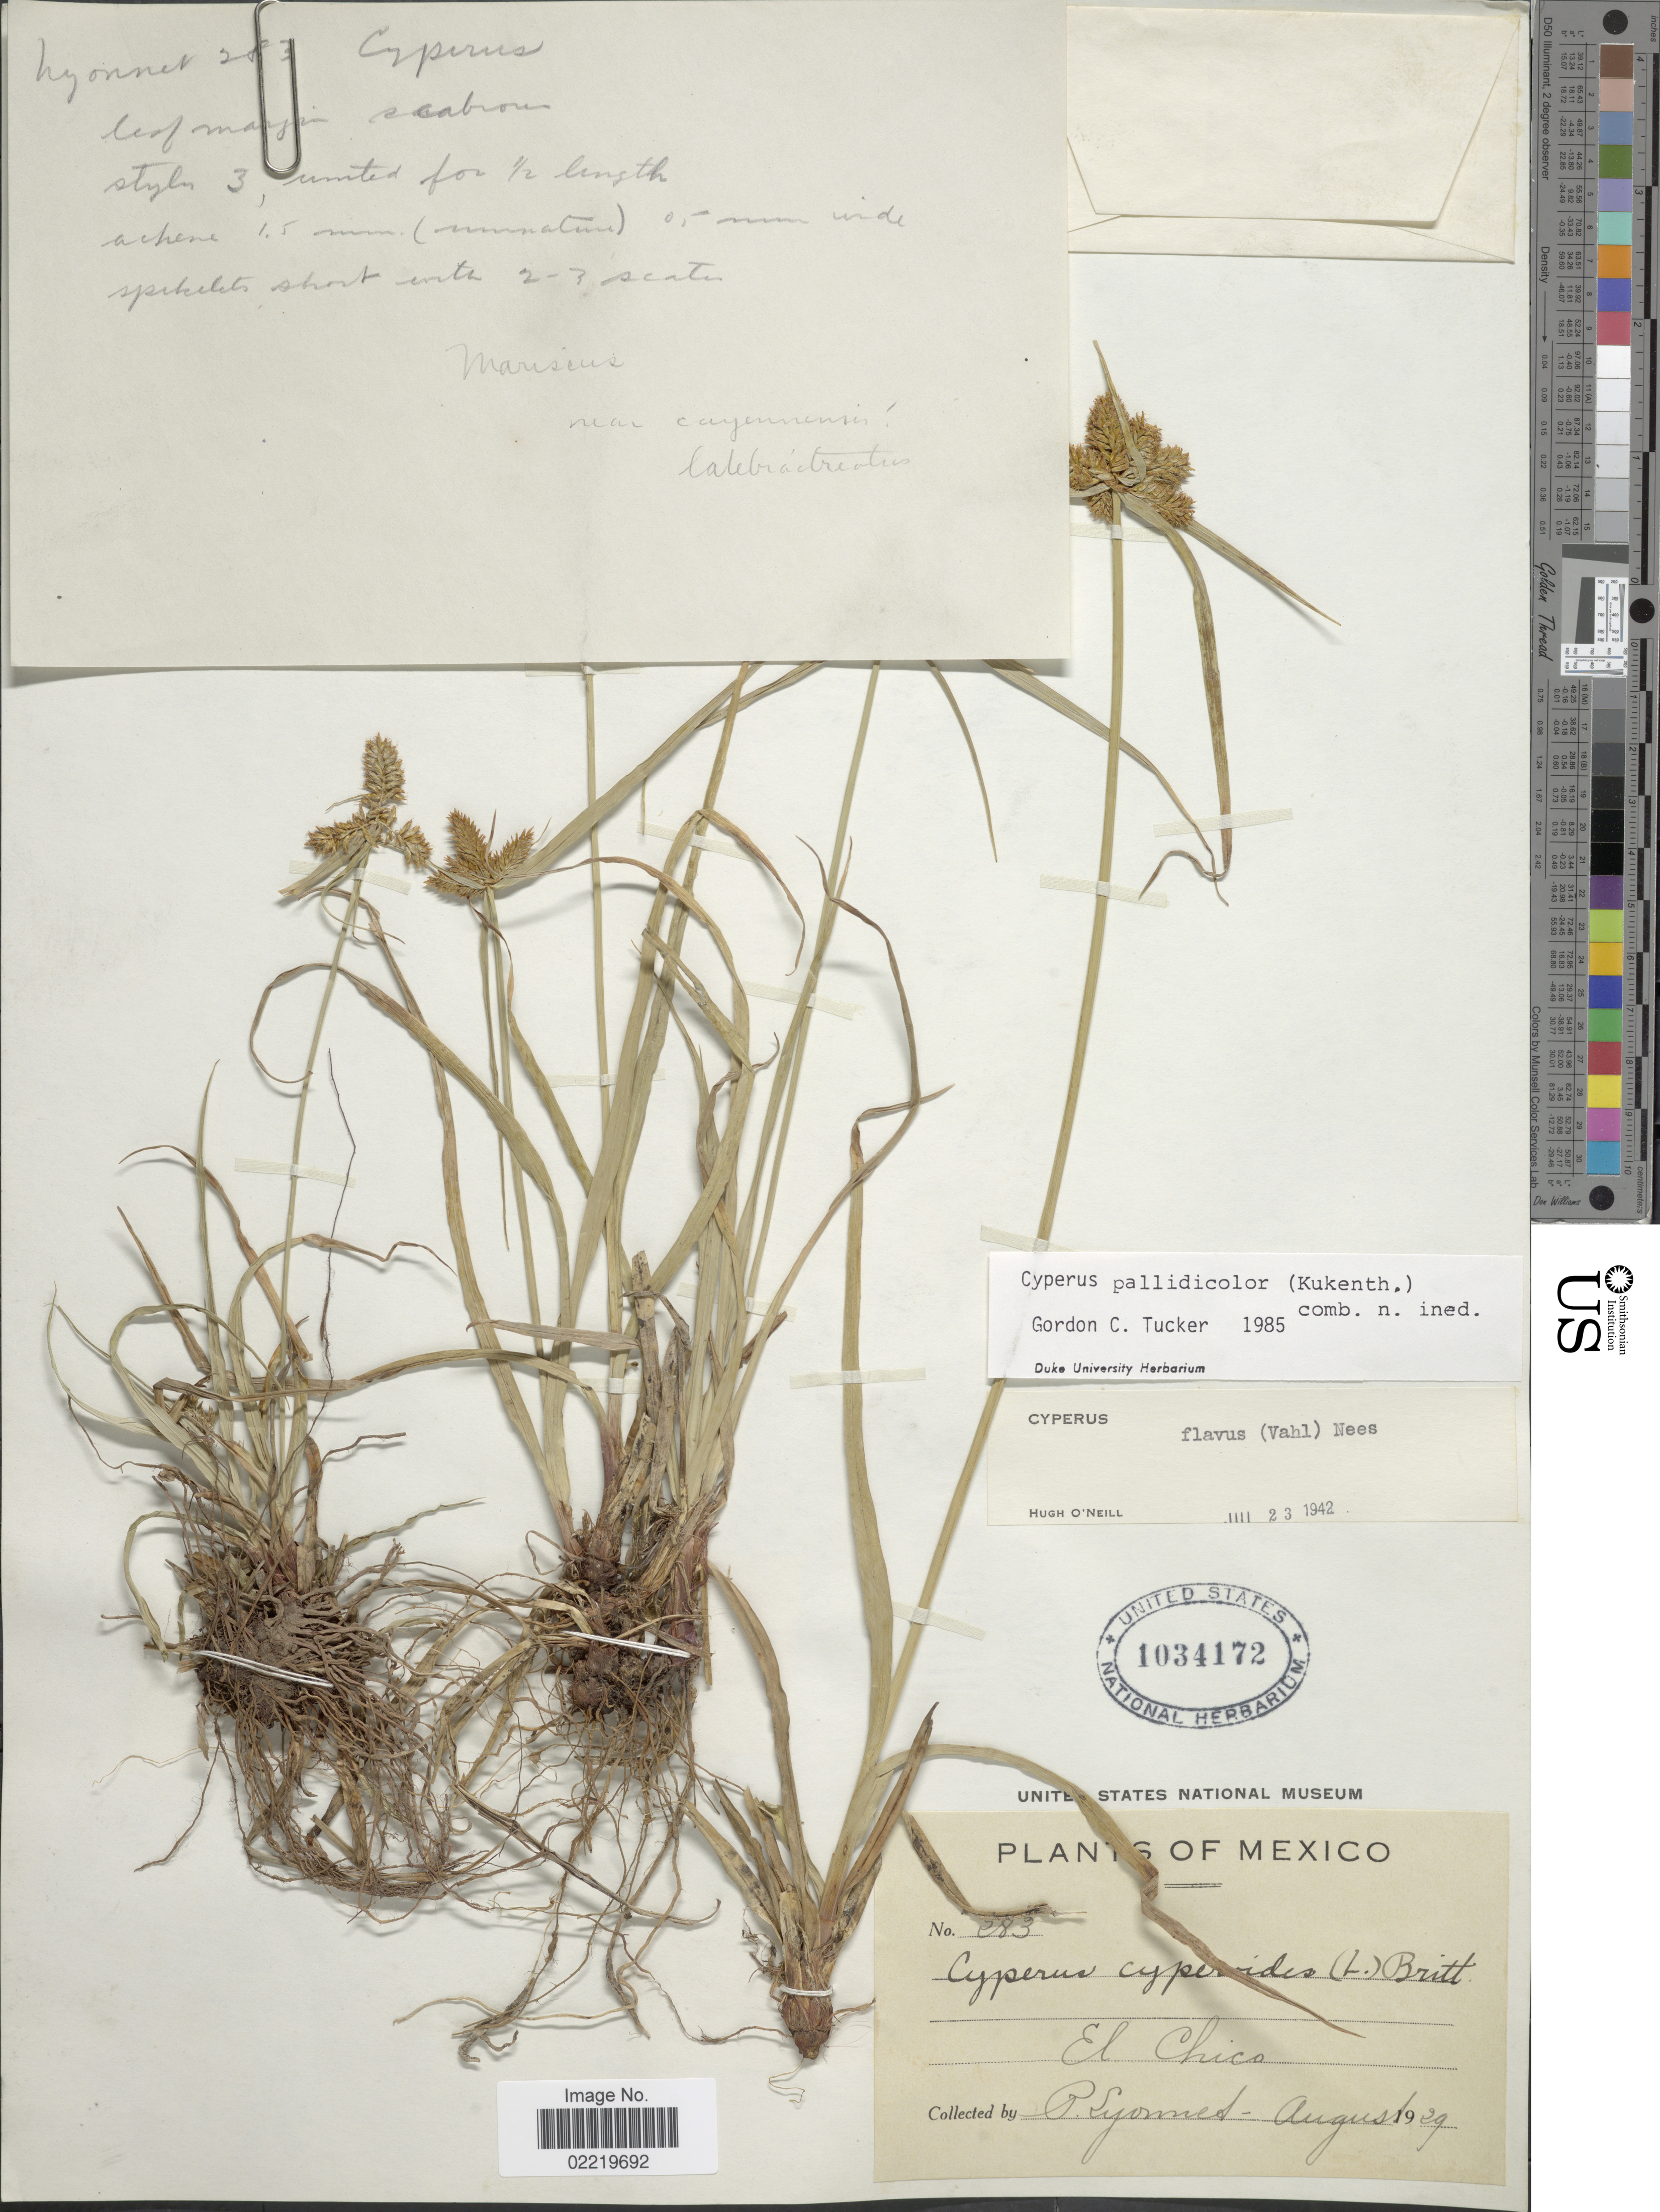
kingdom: Plantae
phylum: Tracheophyta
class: Liliopsida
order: Poales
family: Cyperaceae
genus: Cyperus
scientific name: Cyperus pallidicolor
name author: (Kük.) G.C. Tucker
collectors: P. Lyonnet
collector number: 283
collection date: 1929-08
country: Mexico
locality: El Chico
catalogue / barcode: US 1034172